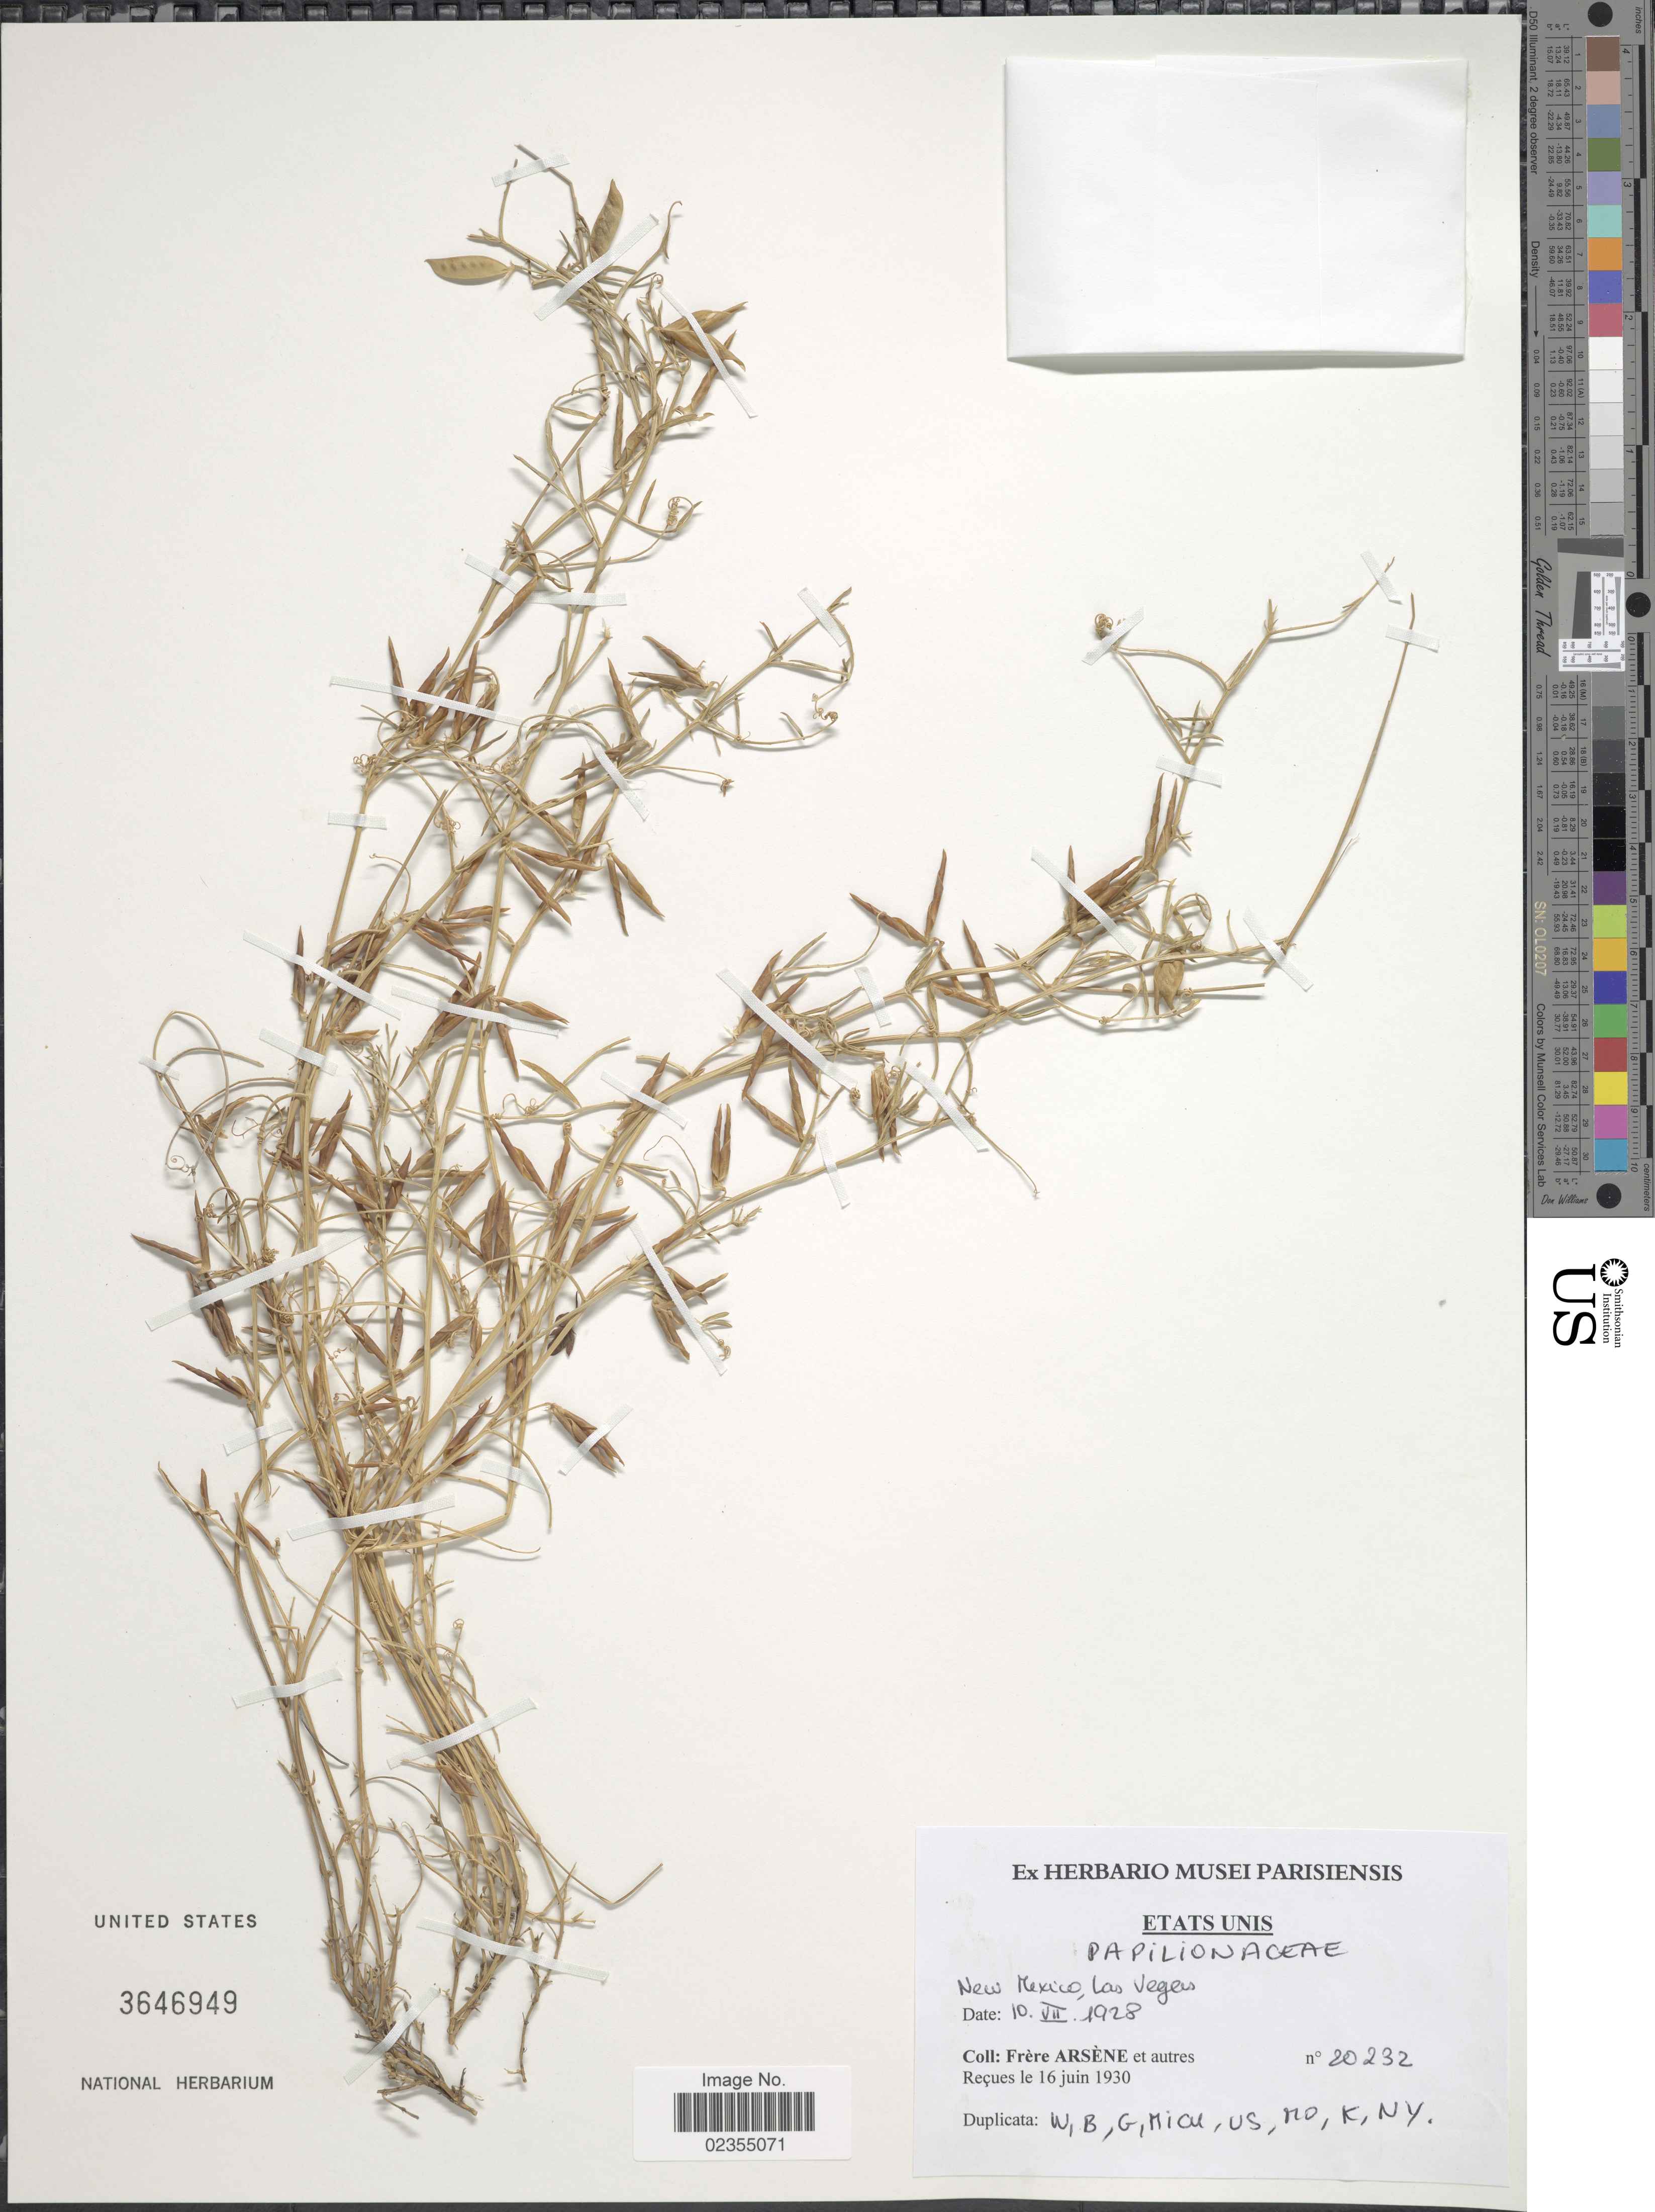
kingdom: Plantae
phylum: Tracheophyta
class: Magnoliopsida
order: Fabales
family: Fabaceae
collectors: F. Hyacinth & et al.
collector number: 20232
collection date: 1928-07-10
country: United States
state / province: New Mexico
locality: Las Vegas. Etats Unis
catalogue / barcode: US 3646949